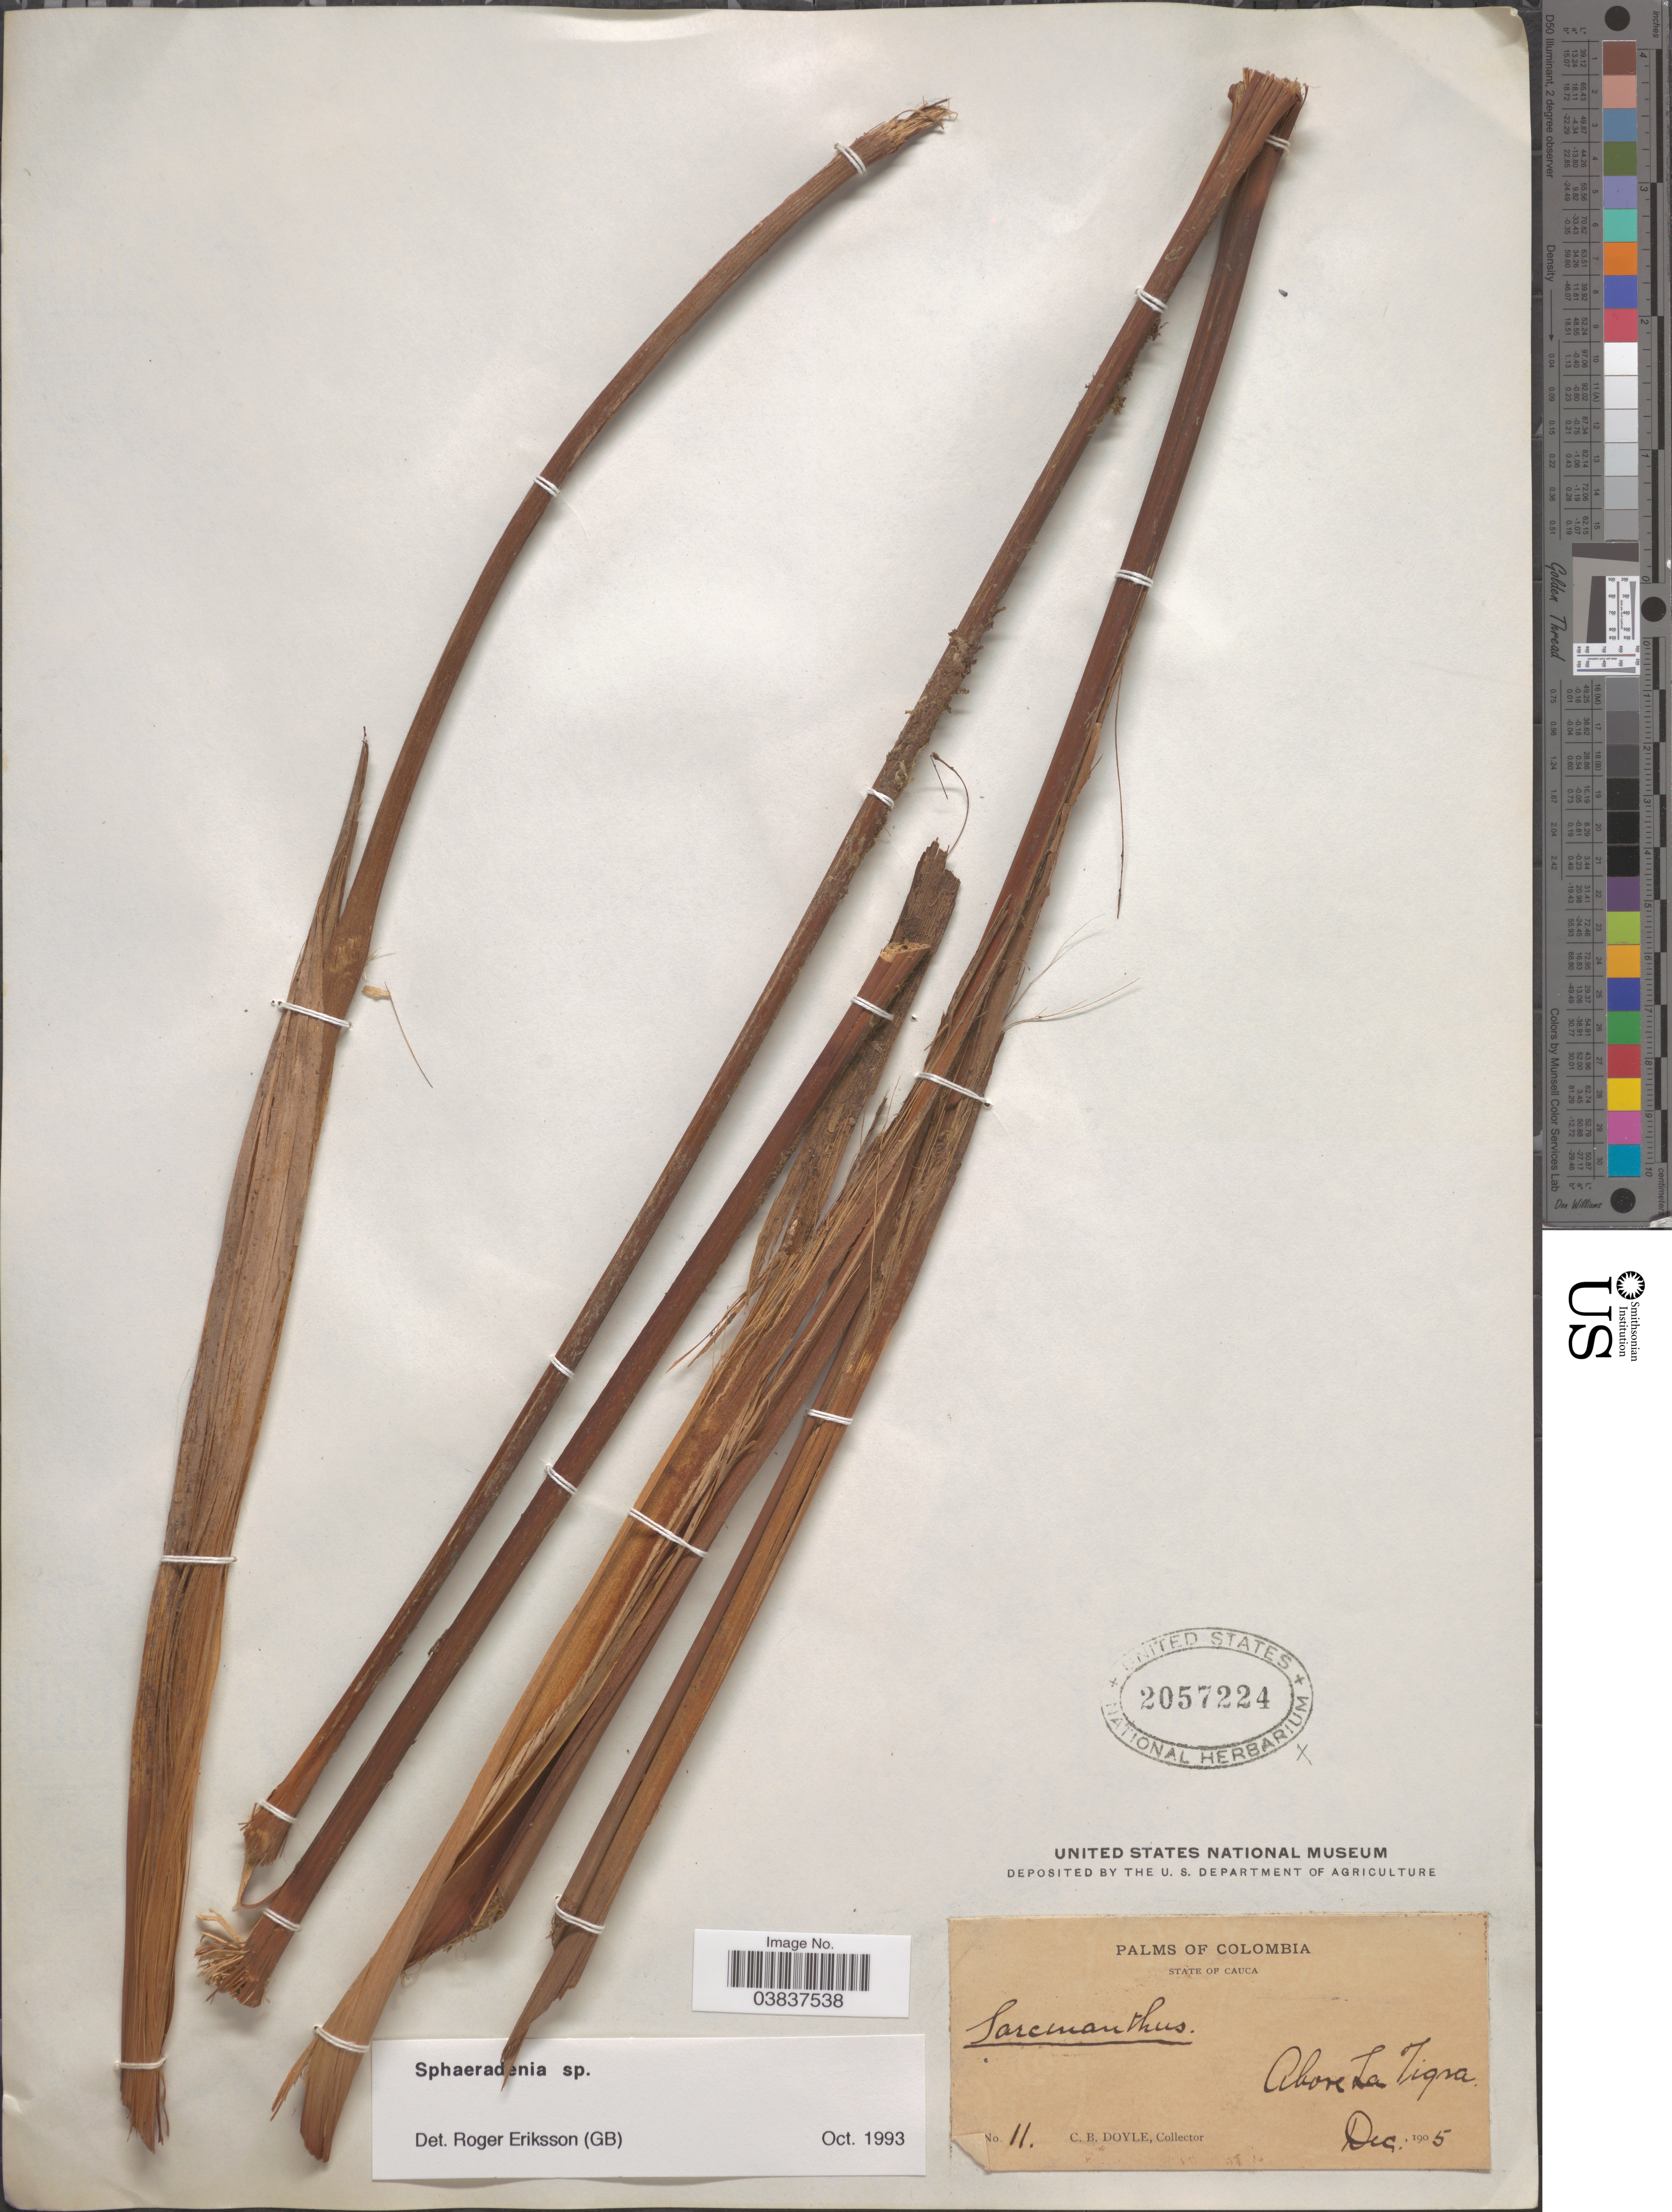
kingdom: Plantae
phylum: Tracheophyta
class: Liliopsida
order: Pandanales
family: Cyclanthaceae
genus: Sphaeradenia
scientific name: Sphaeradenia sp.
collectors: C. Doyle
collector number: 11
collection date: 1905-12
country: Colombia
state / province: Cauca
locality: Above La Tigra.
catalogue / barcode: US 2057224